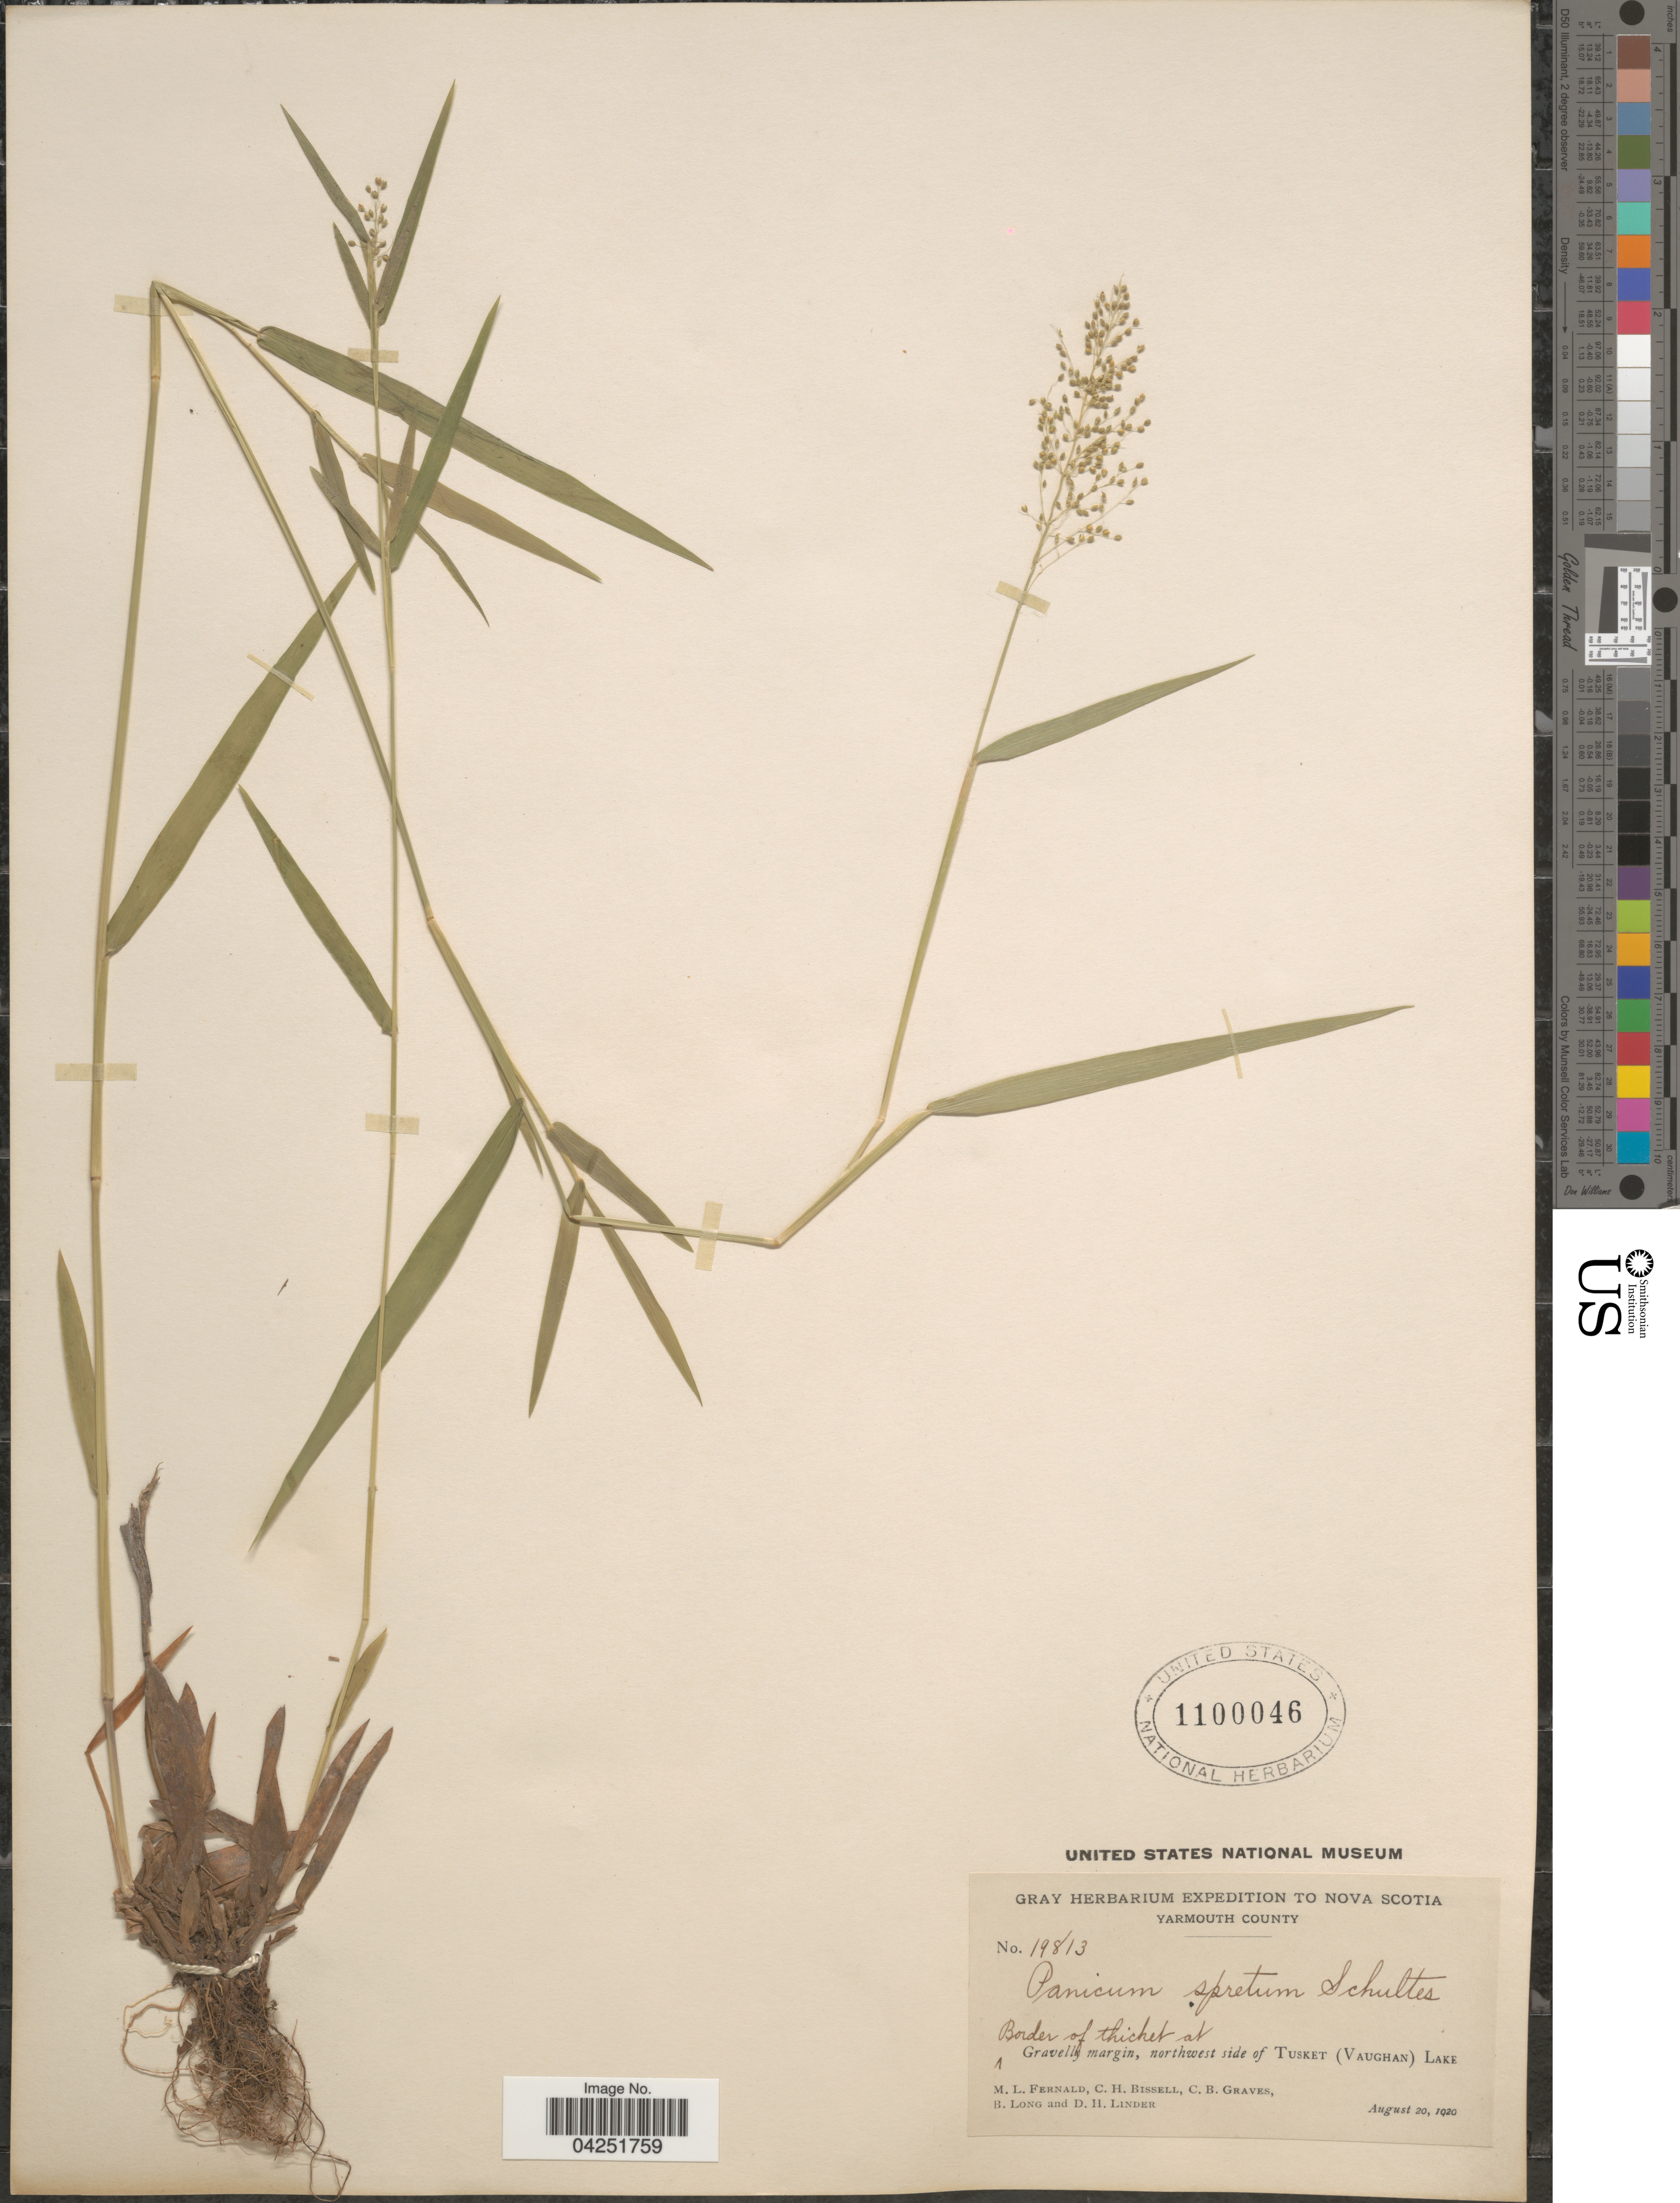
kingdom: Plantae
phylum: Tracheophyta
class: Liliopsida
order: Poales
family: Poaceae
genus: Dichanthelium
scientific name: Dichanthelium acuminatum var. densiflorum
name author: (Rand & Redfield) Gould & C.A. Clark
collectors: M. L. Fernald, C. Bissell, C. Graves, B. Long & D. Linder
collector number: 19813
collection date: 1920-08-20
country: Canada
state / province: Nova Scotia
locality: Gray Herbarium Expedition to Nova Scotia. Yarmouth County. Border of thicket at Gravelly margin, northwest side of Tusket (Vaughan) Lake.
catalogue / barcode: US 1100046